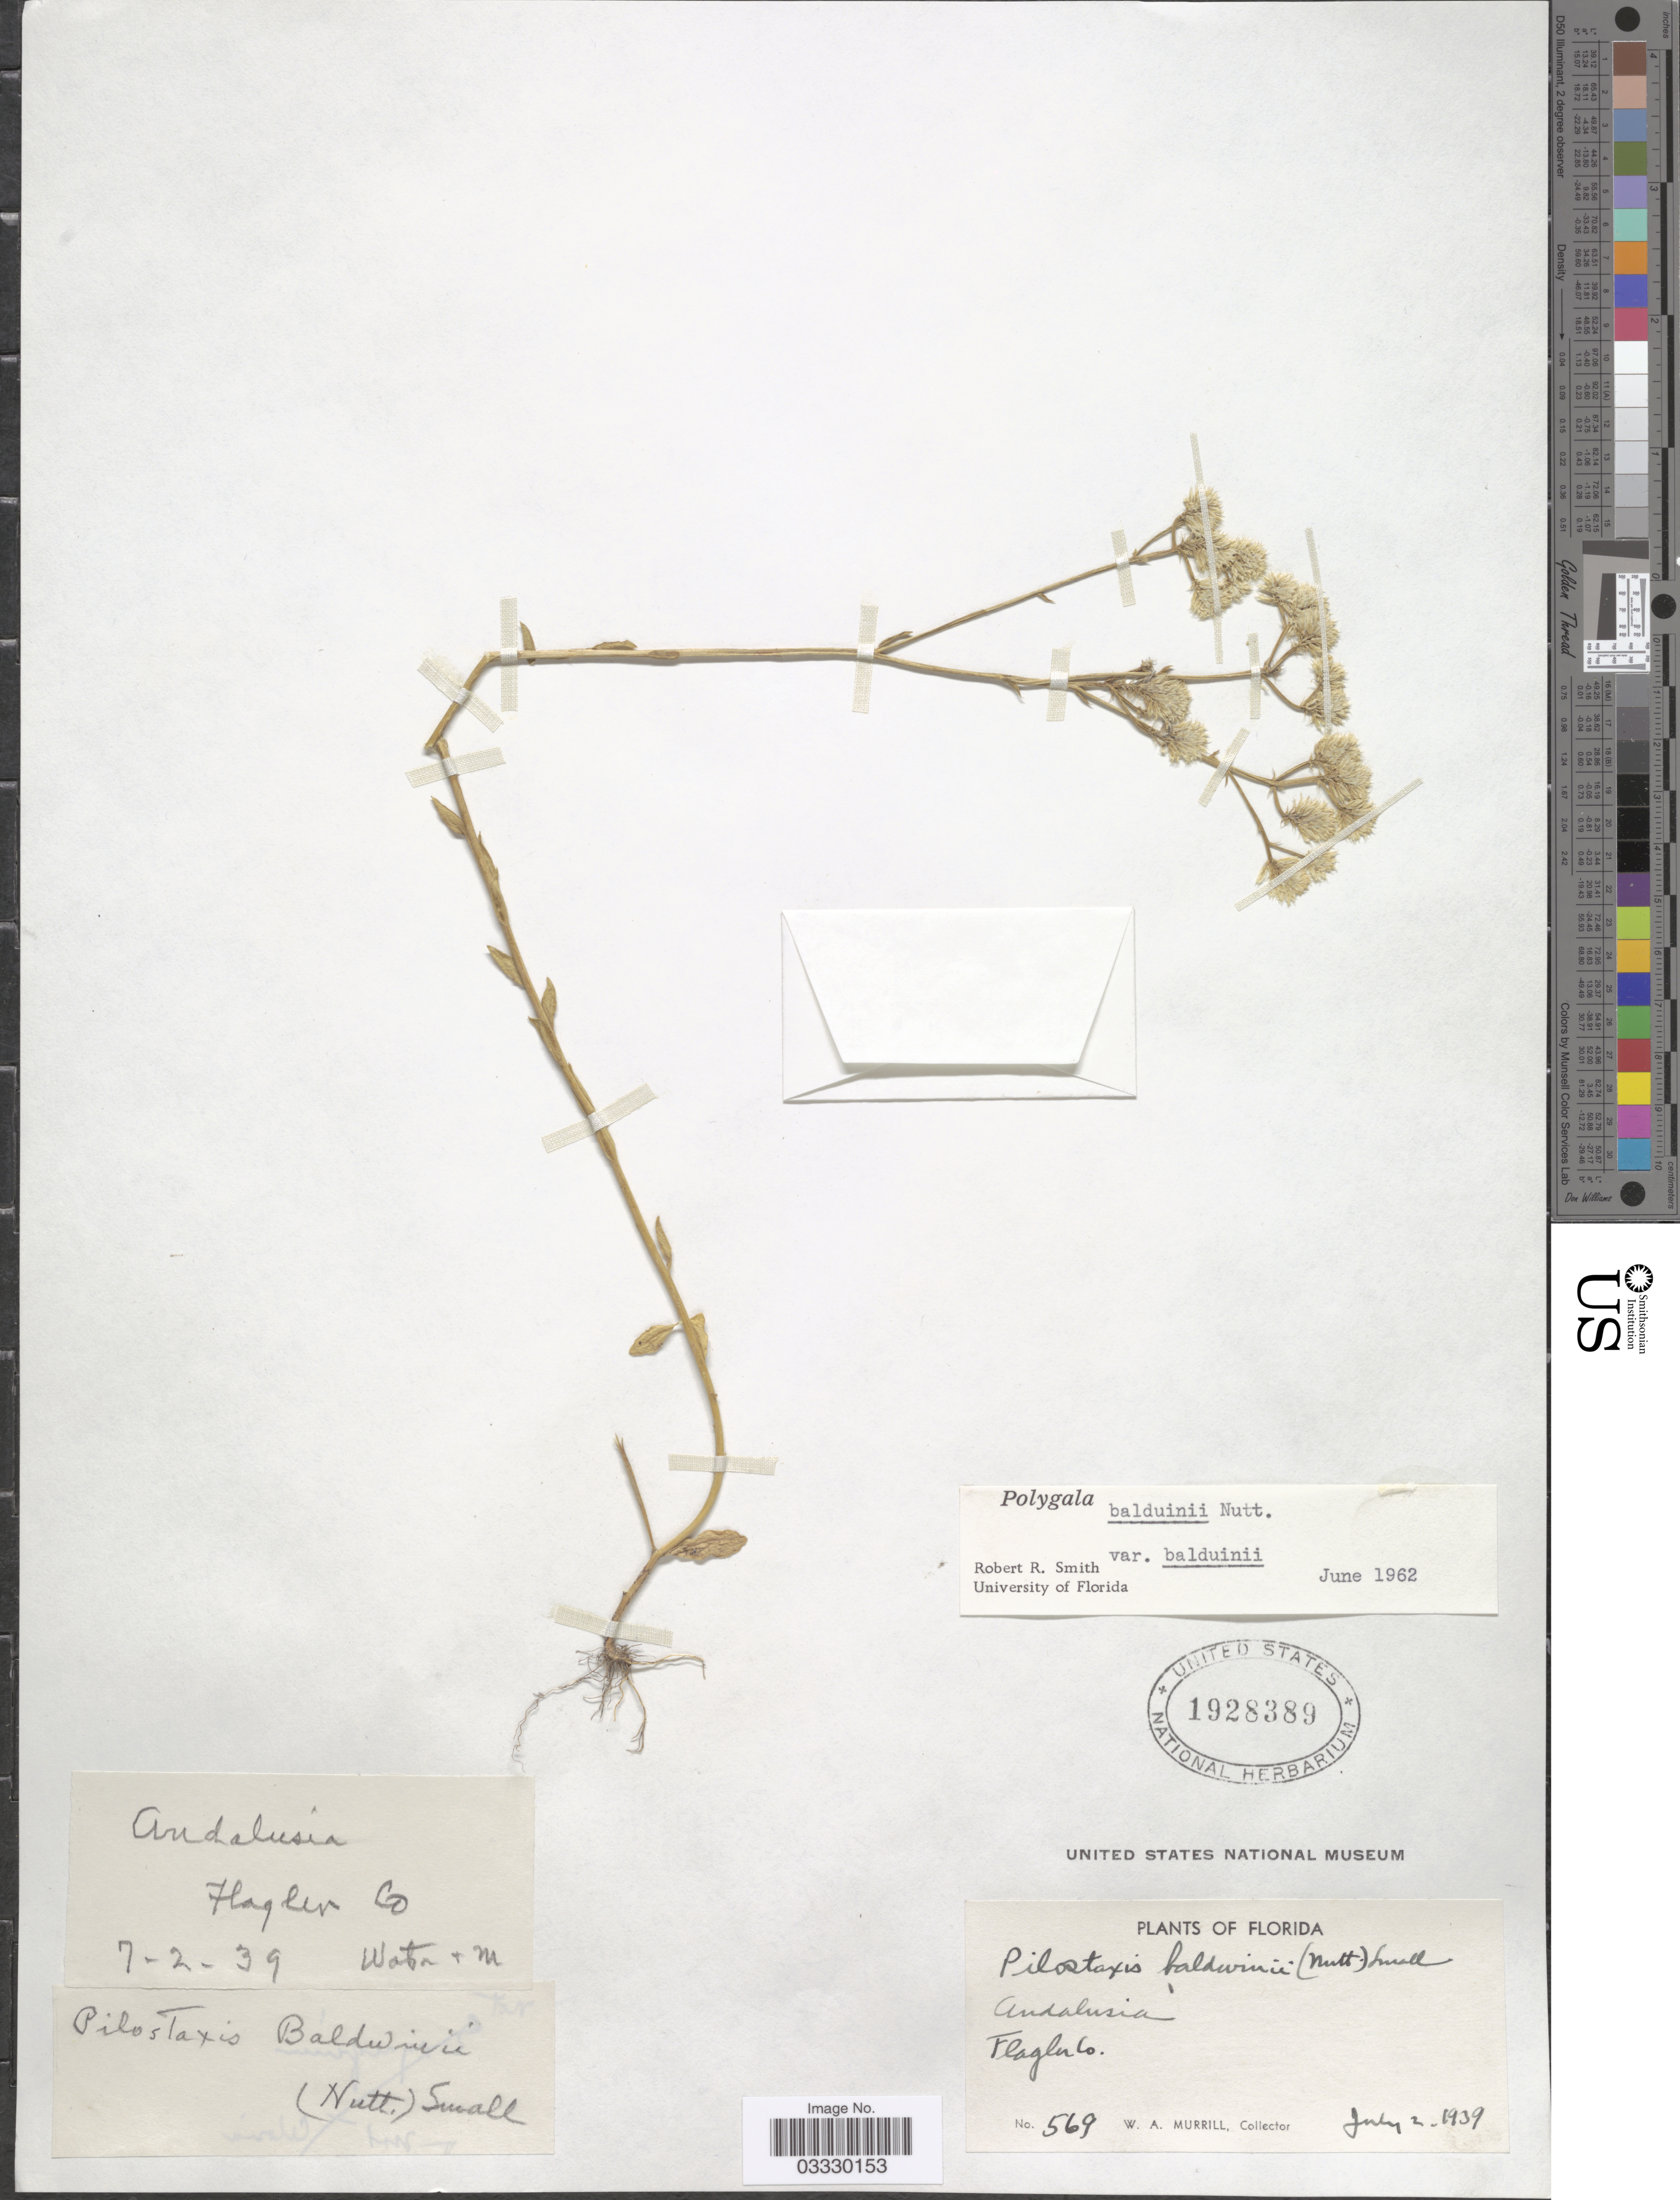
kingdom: Plantae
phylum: Tracheophyta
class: Magnoliopsida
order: Fabales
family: Polygalaceae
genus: Polygala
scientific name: Polygala balduinii var. balduinii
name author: Nutt.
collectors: W. A. Murrill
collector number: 569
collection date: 1939-07-02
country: United States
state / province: Florida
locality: Andalusia. Flagler Co.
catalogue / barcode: US 1928389